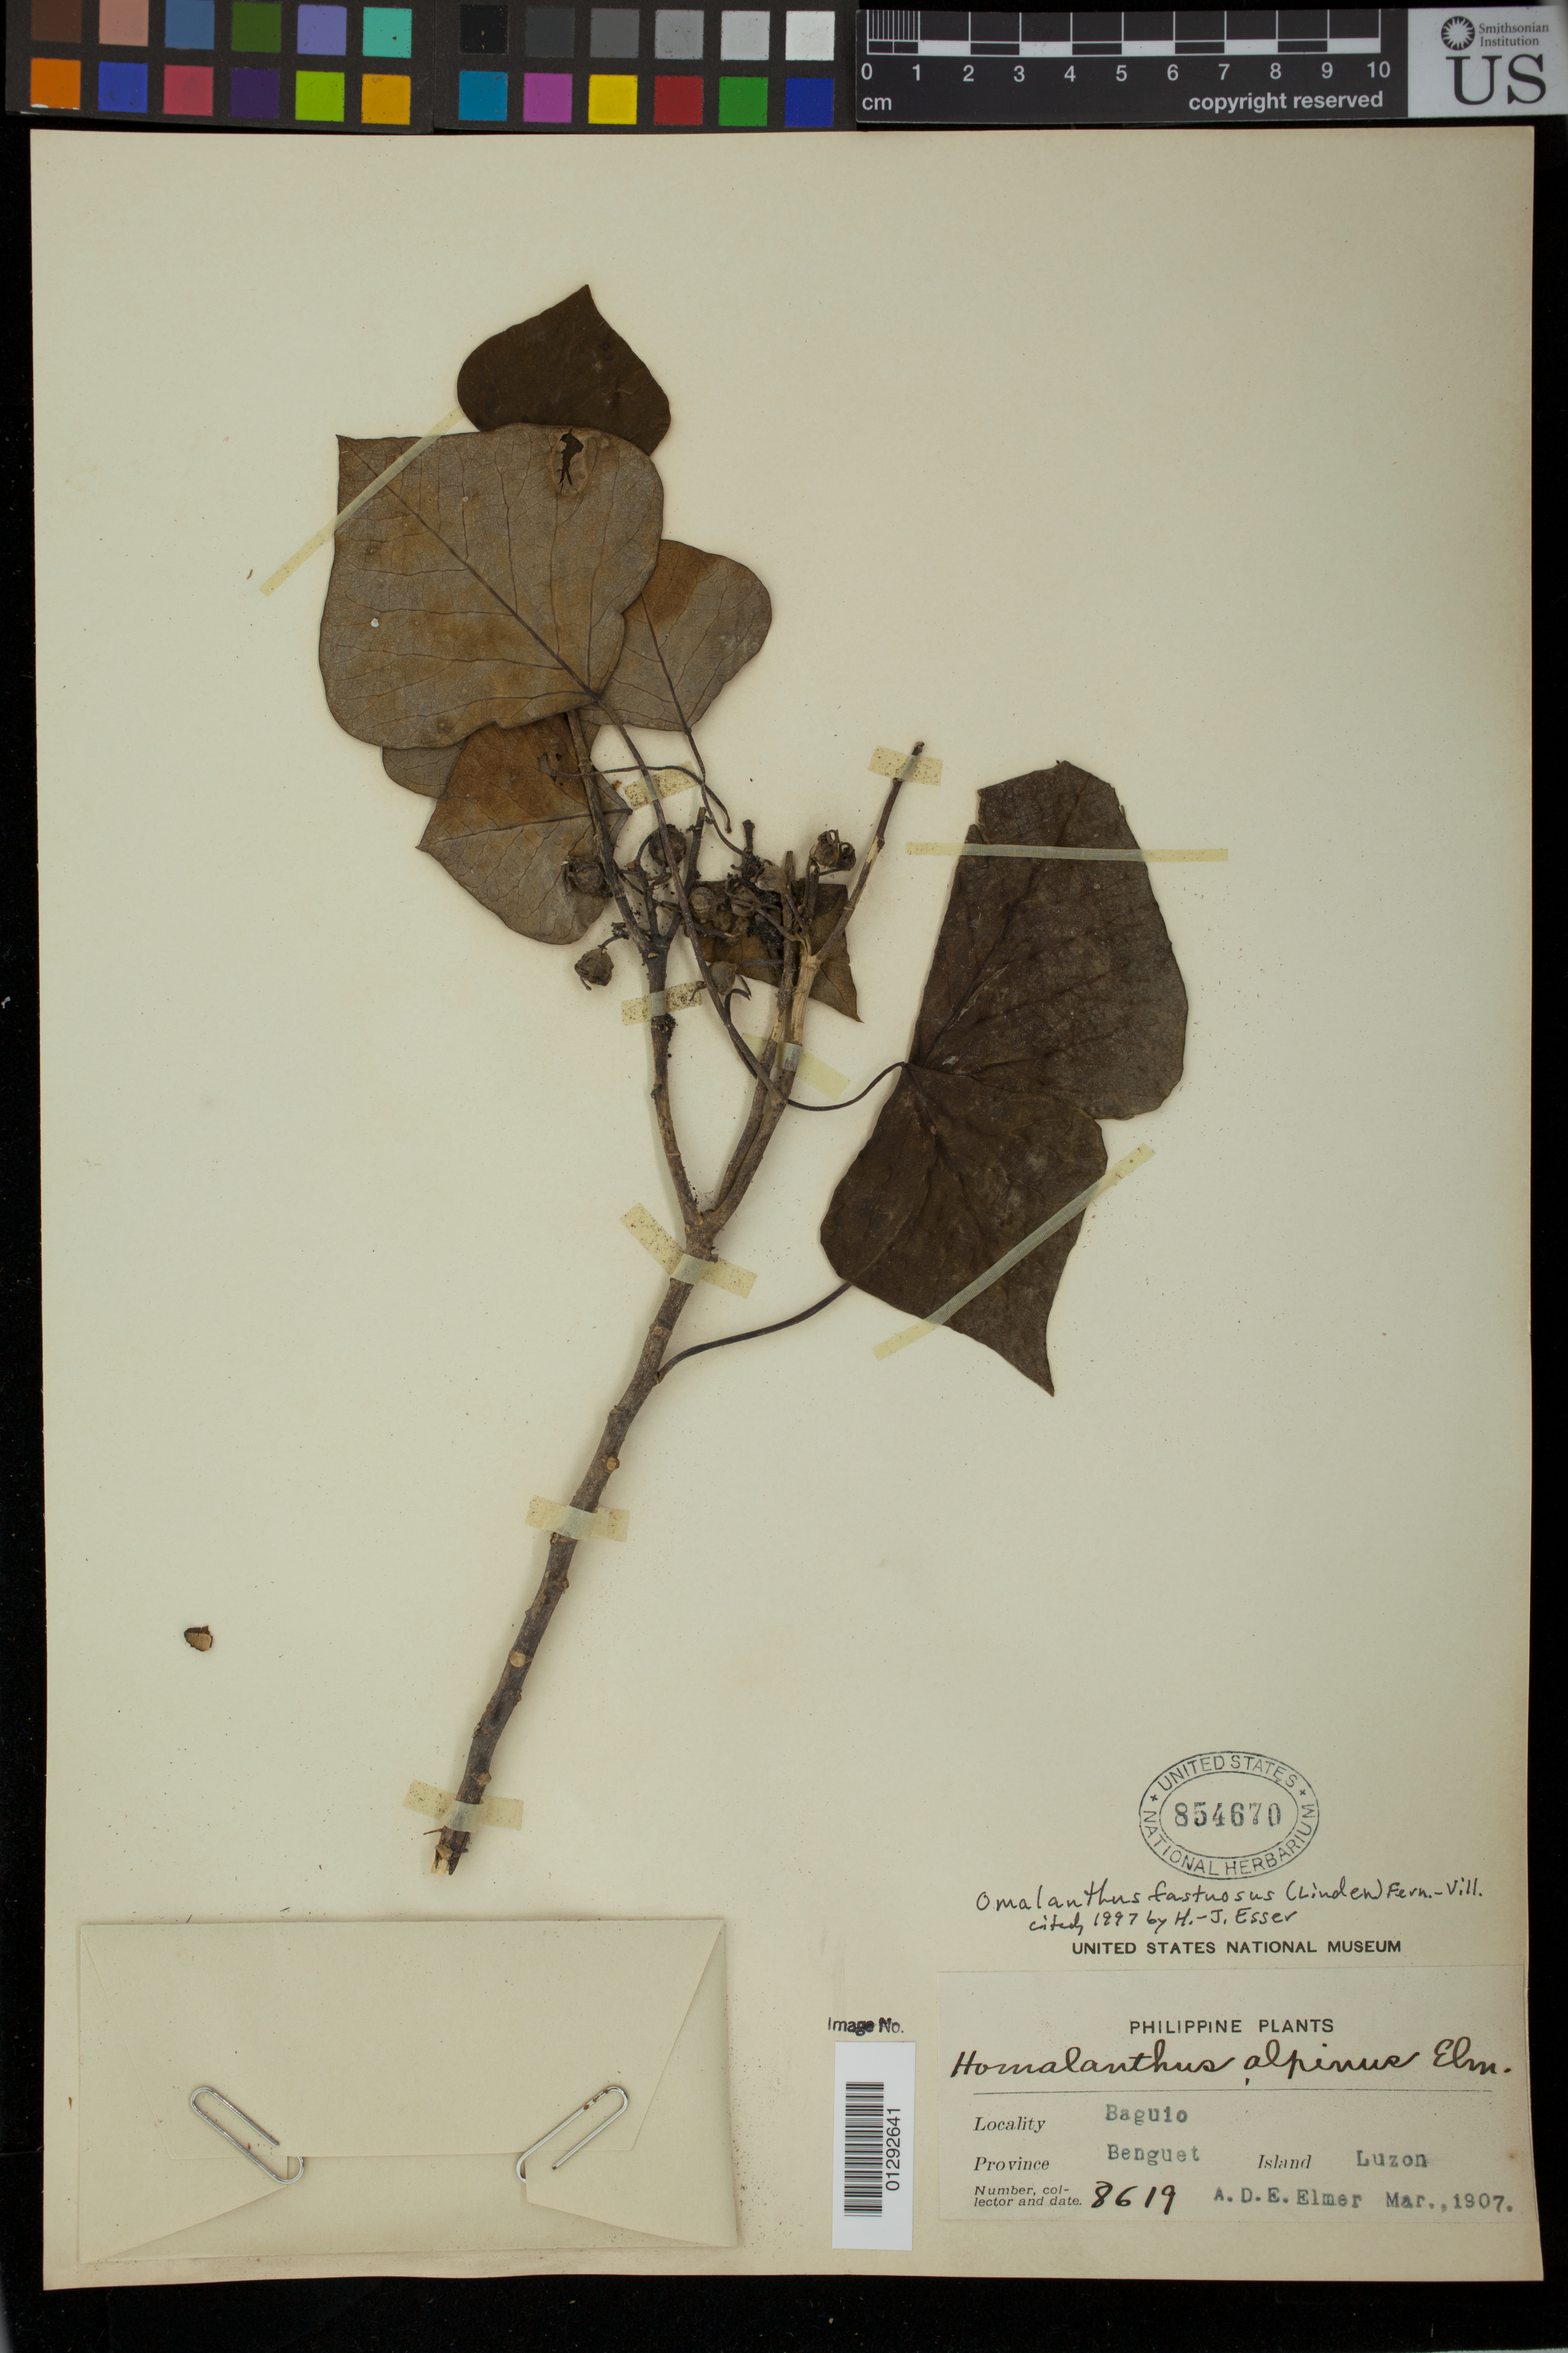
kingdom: Plantae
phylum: Tracheophyta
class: Magnoliopsida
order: Malpighiales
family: Euphorbiaceae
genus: Omalanthus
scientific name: Omalanthus fastuosus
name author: Fern.-Vill.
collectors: A. D. E. Elmer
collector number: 8619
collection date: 1907-03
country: Philippines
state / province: Cordillera (Administrative Region)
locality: Baguio, Province Benguet, Island Luzon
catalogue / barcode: US 854670